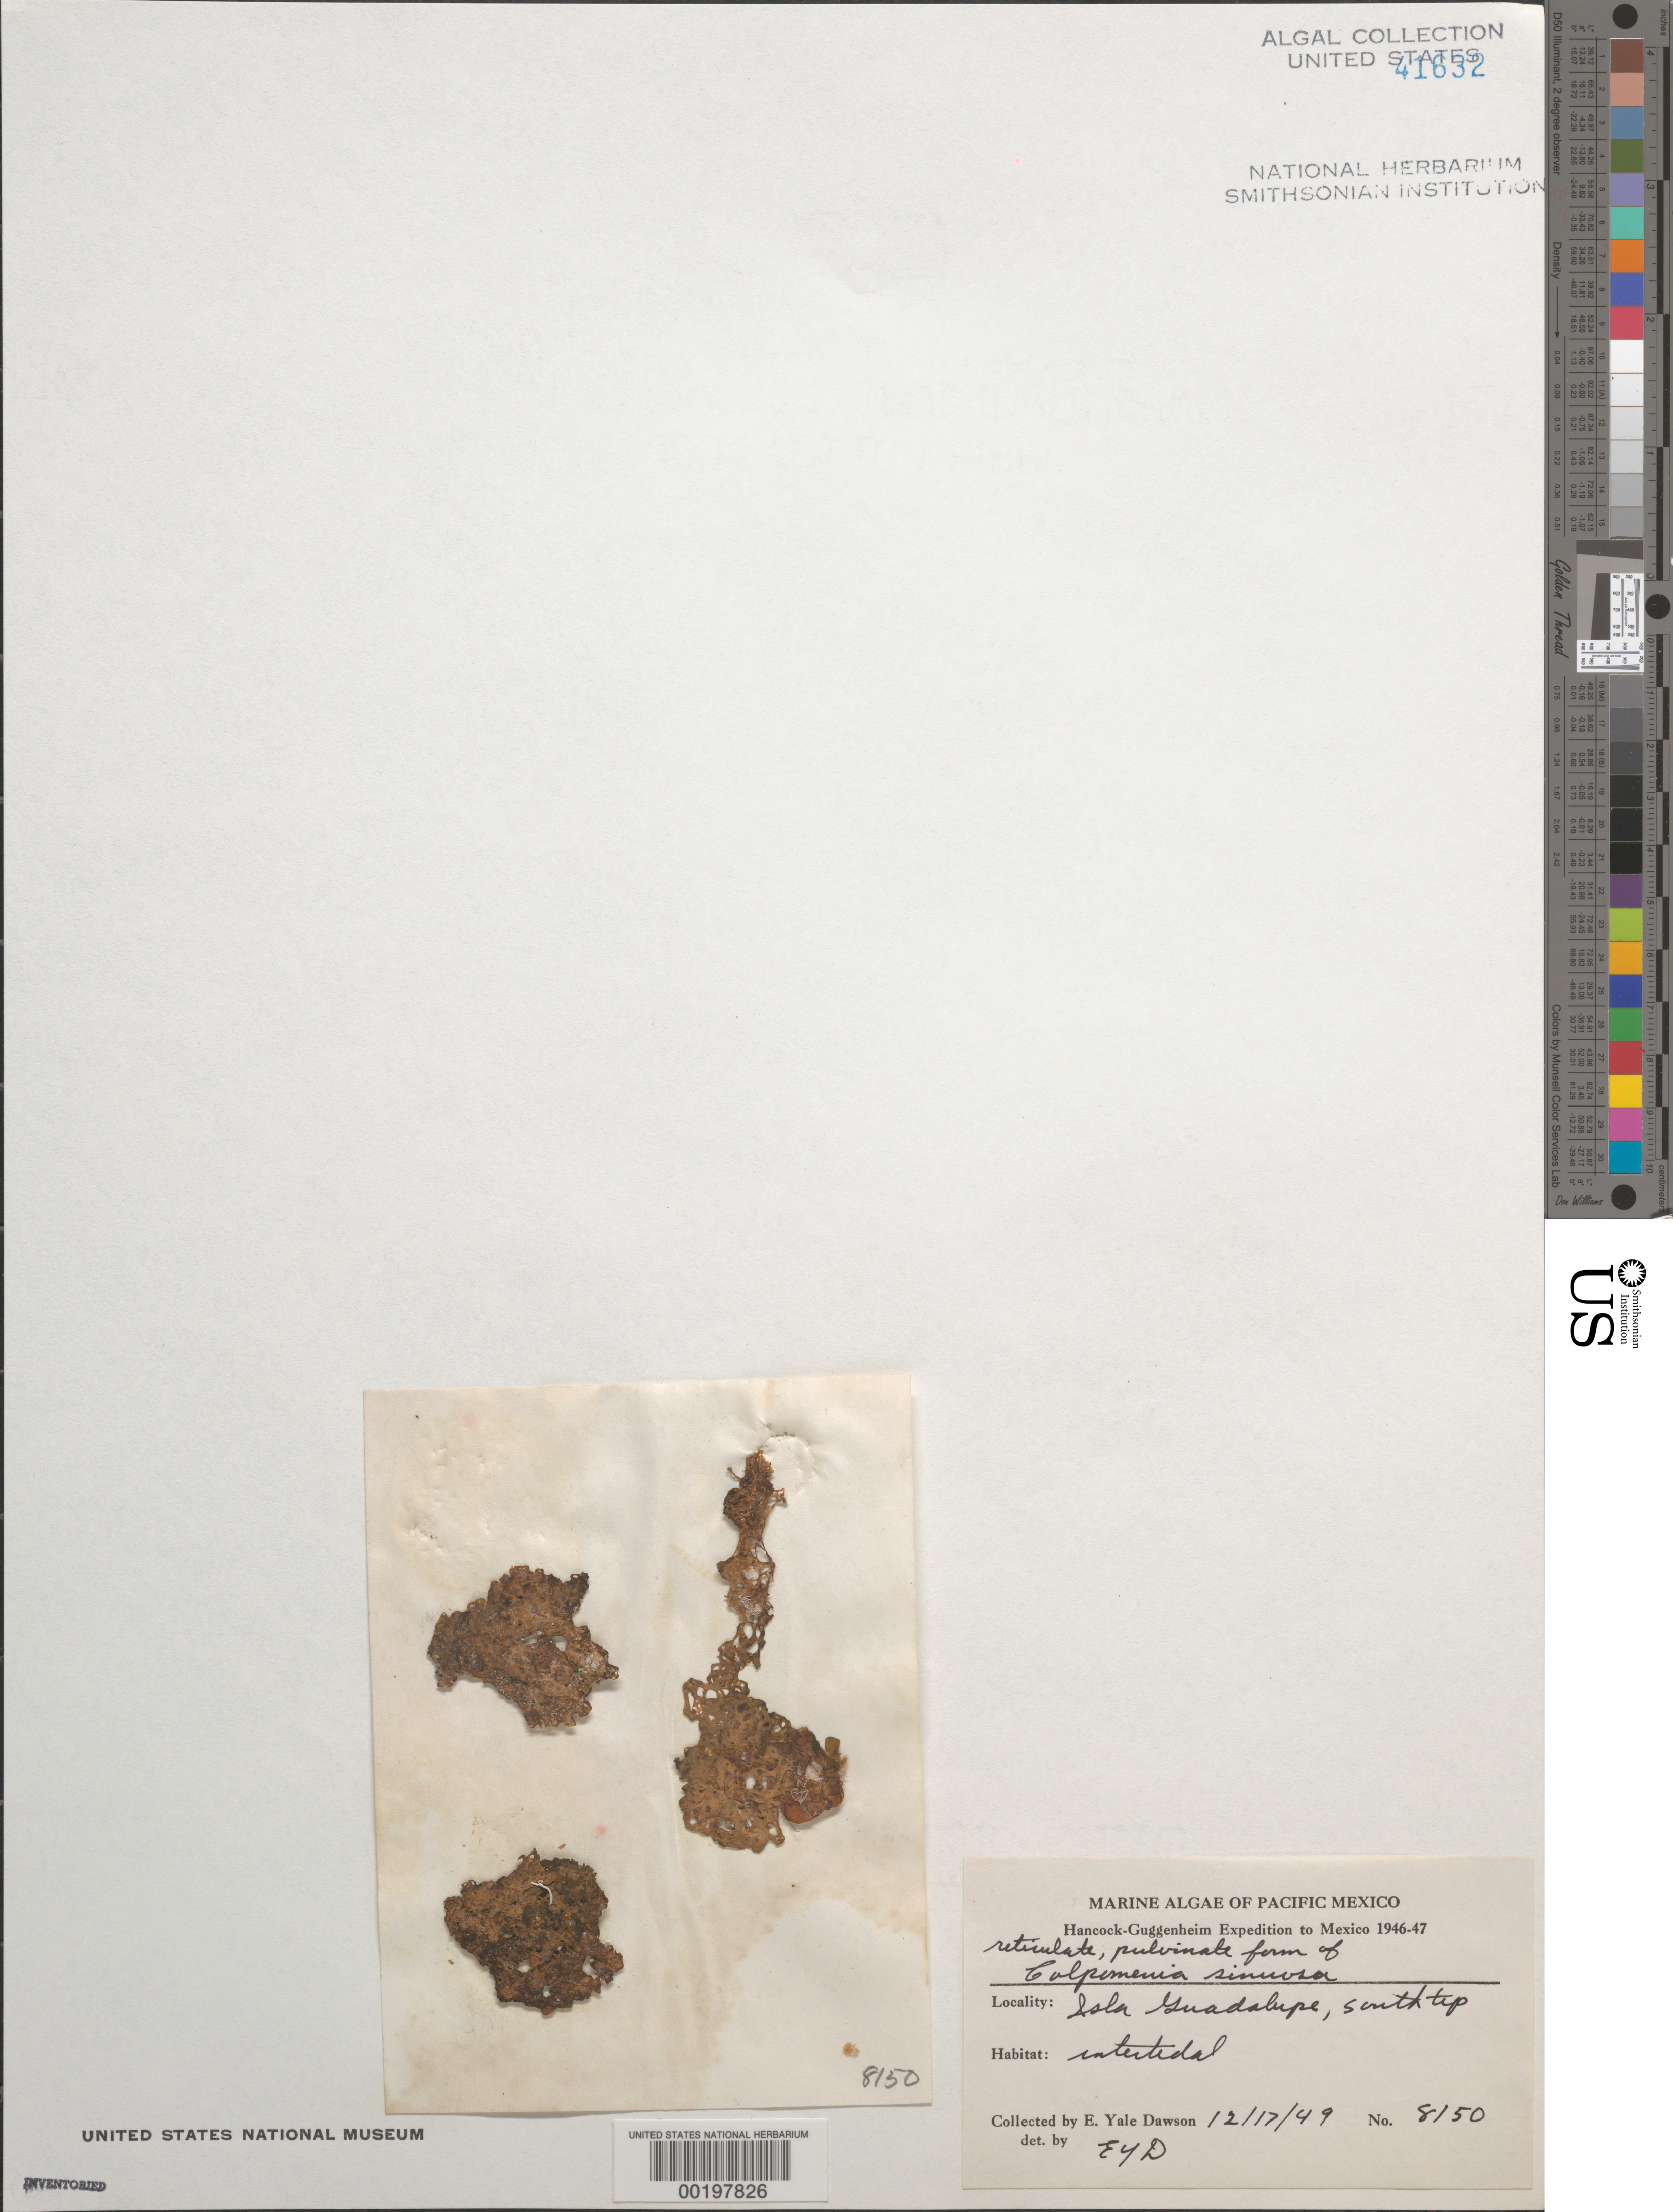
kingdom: Chromista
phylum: Ochrophyta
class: Phaeophyceae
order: Scytosiphonales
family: Scytosiphonaceae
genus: Colpomenia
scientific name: Colpomenia sinuosa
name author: (K. Mert. ex Roth) Derbes & Solier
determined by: Dawson, E. Y.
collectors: E. Y. Dawson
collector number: EYD 8150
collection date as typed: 17 December 1949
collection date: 1949-12-17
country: Mexico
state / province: Baja California Norte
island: Isla Guadalupe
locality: southern tip, Guadalupe island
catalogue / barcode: US 41632